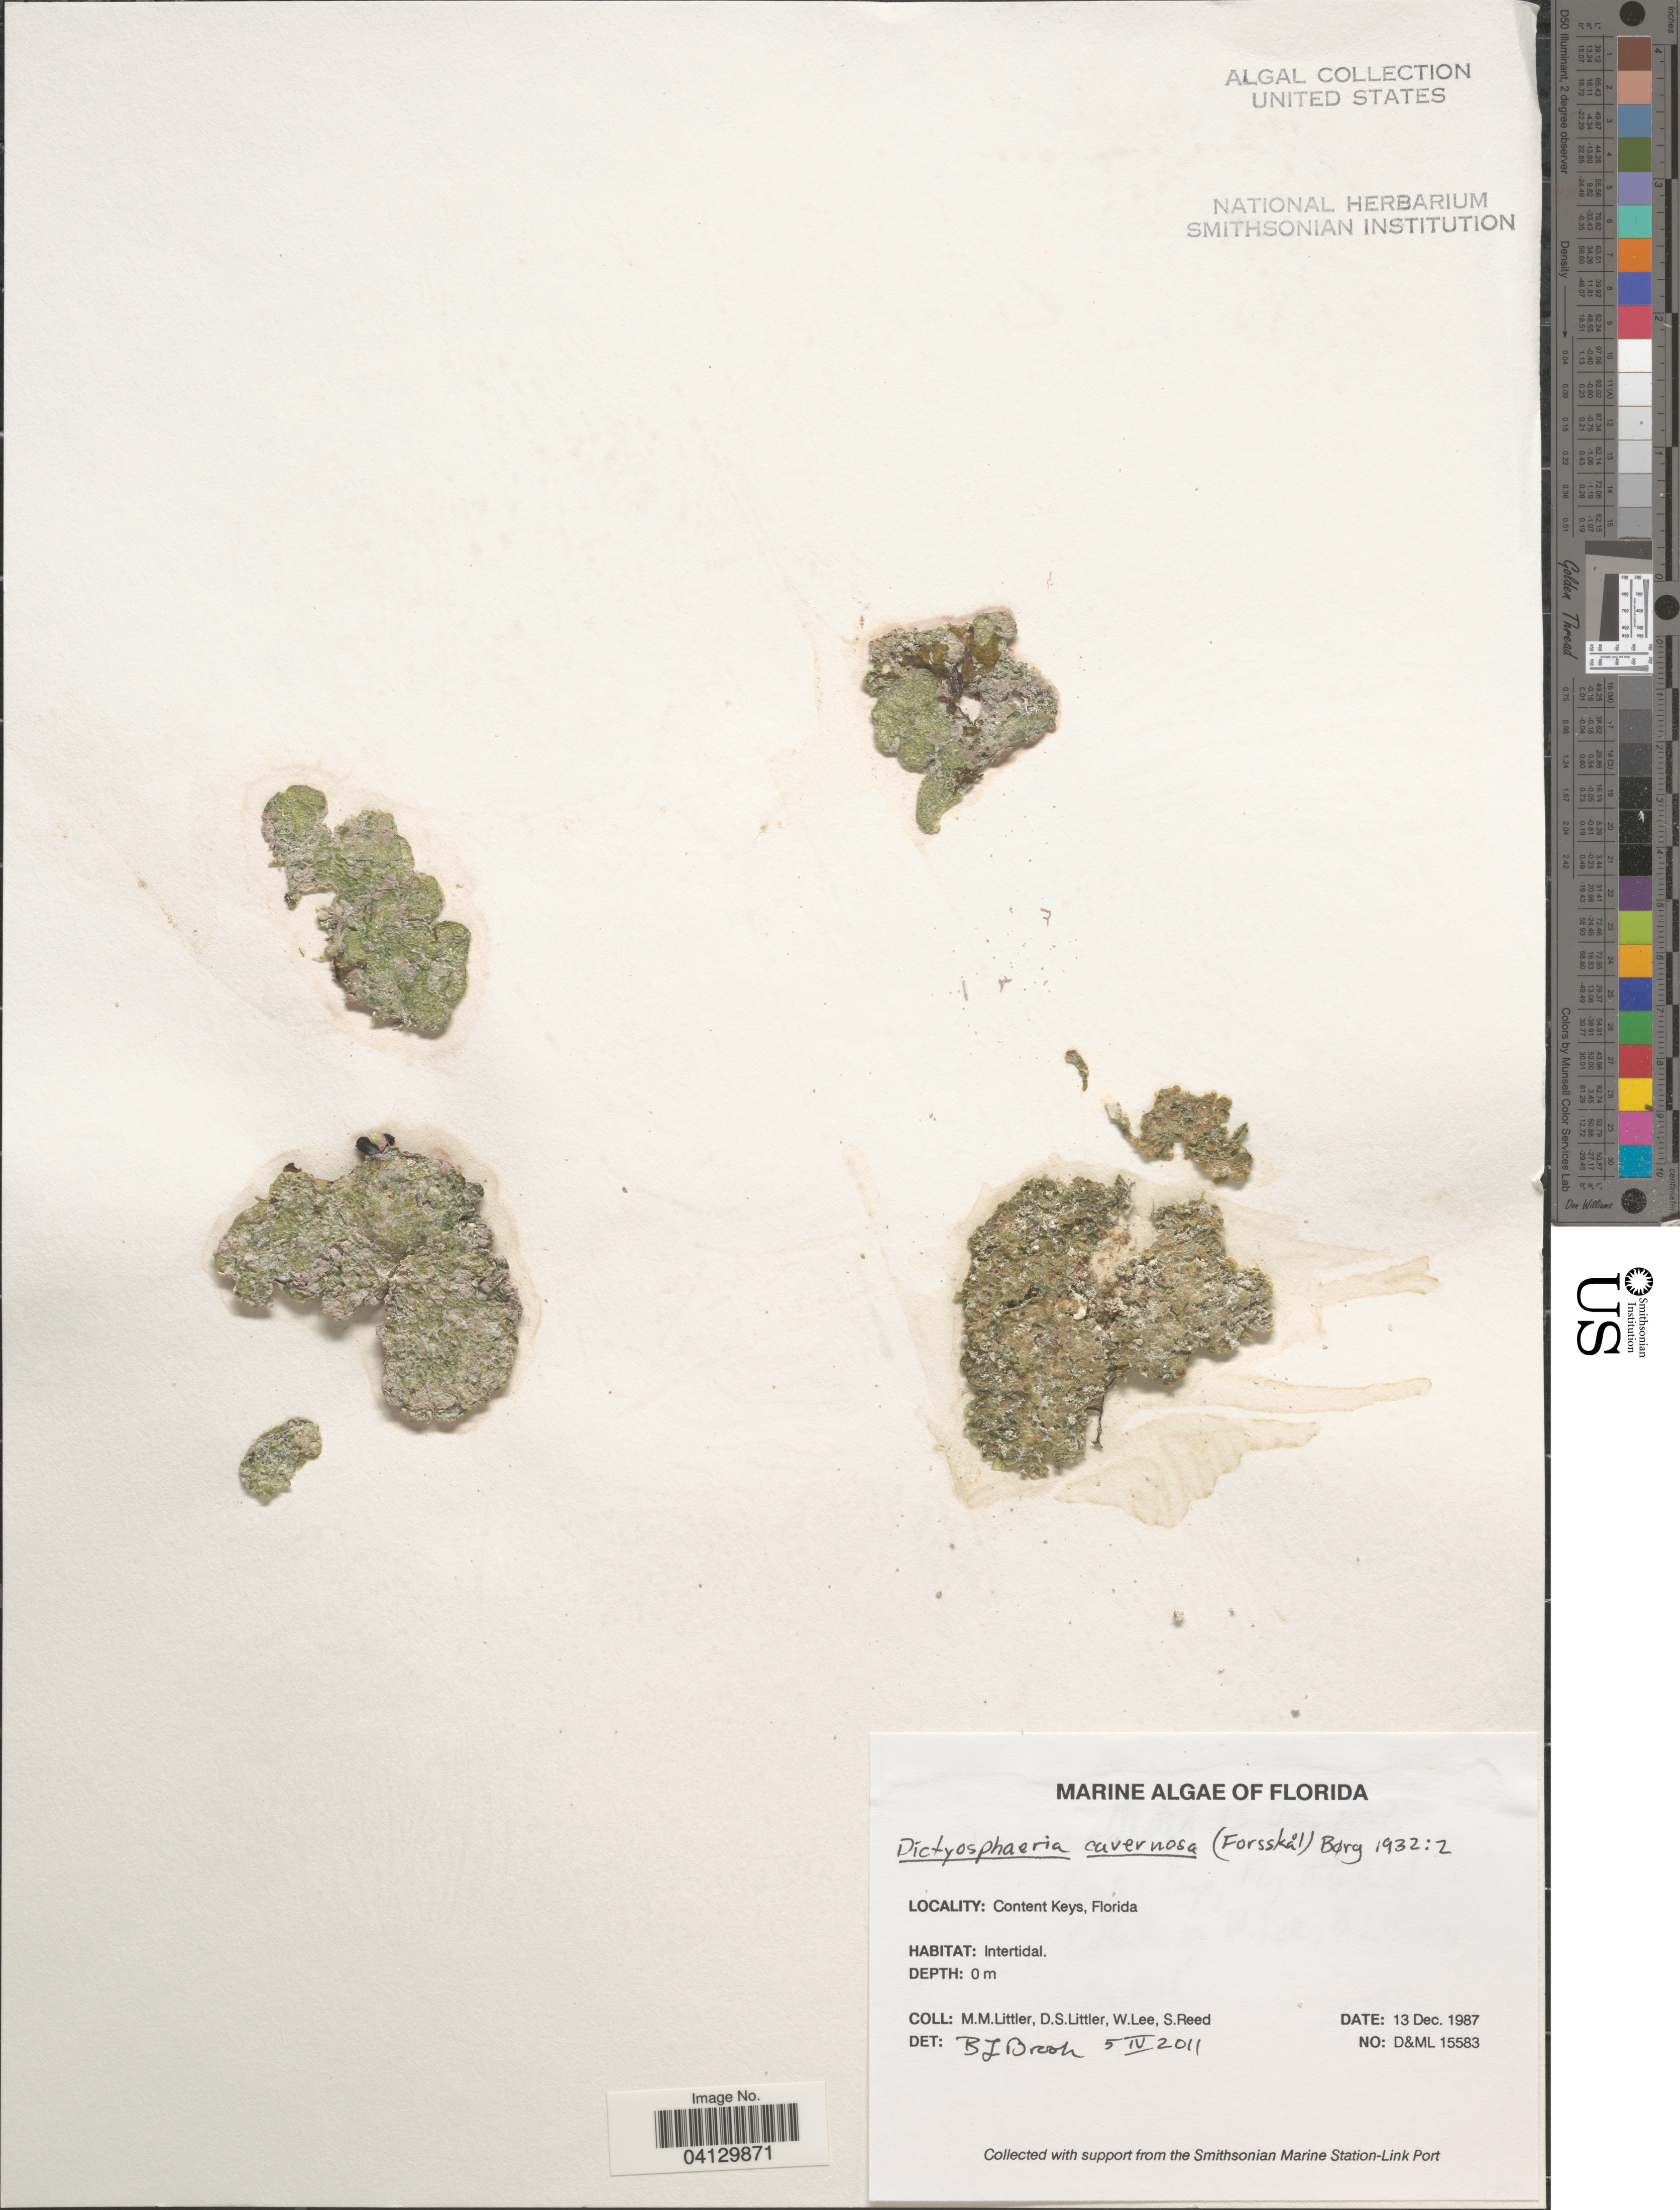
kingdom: Plantae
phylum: Chlorophyta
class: Ulvophyceae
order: Siphonocladales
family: Siphonocladaceae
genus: Dictyosphaeria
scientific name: Dictyosphaeria cavernosa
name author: (Forssk.) Børgesen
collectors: D. S. Littler, W. Lee & S. Reed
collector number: D&ML15583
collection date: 1987-12-13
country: United States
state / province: Florida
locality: Content Keys.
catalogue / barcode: US 328869